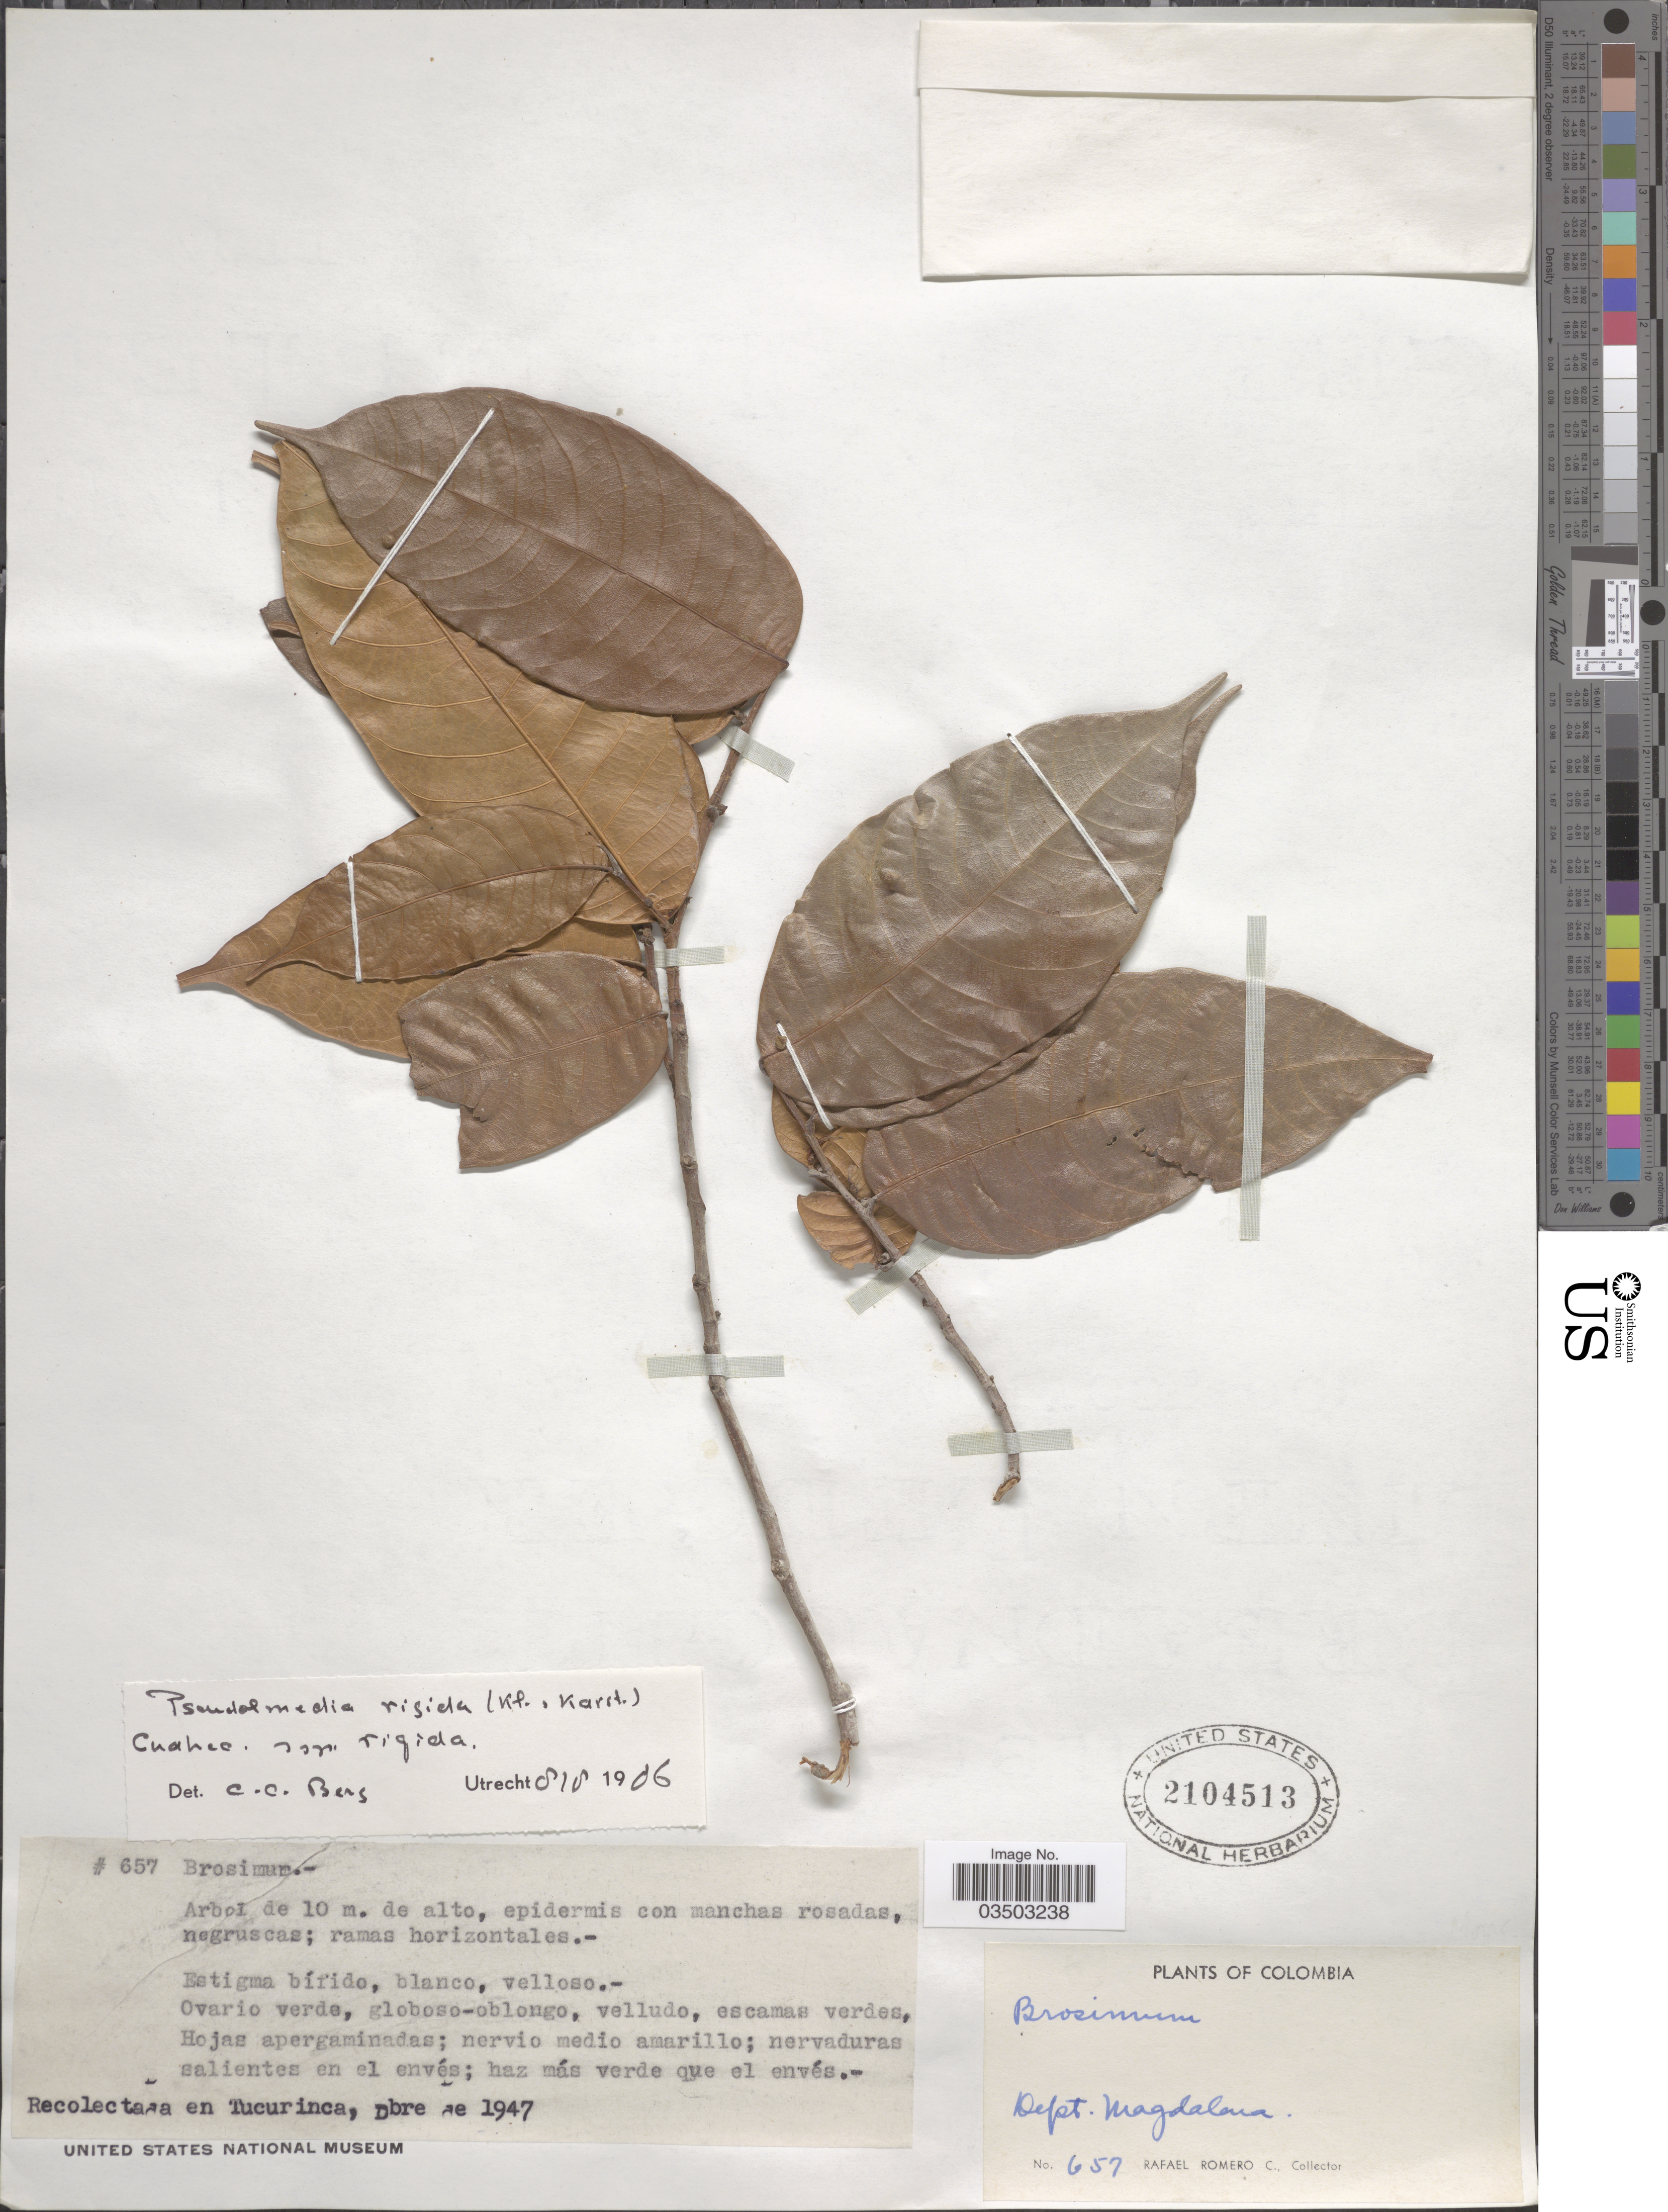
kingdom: Plantae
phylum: Tracheophyta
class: Magnoliopsida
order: Rosales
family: Moraceae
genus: Pseudolmedia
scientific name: Pseudolmedia rigida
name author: (Klotzsch & H. Karst.) Cuatrec.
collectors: R. Romero Castañeda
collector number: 657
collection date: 1947-12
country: Colombia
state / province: Magdalena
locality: Dept. Magdalena. Tucurinca.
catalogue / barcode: US 2104513